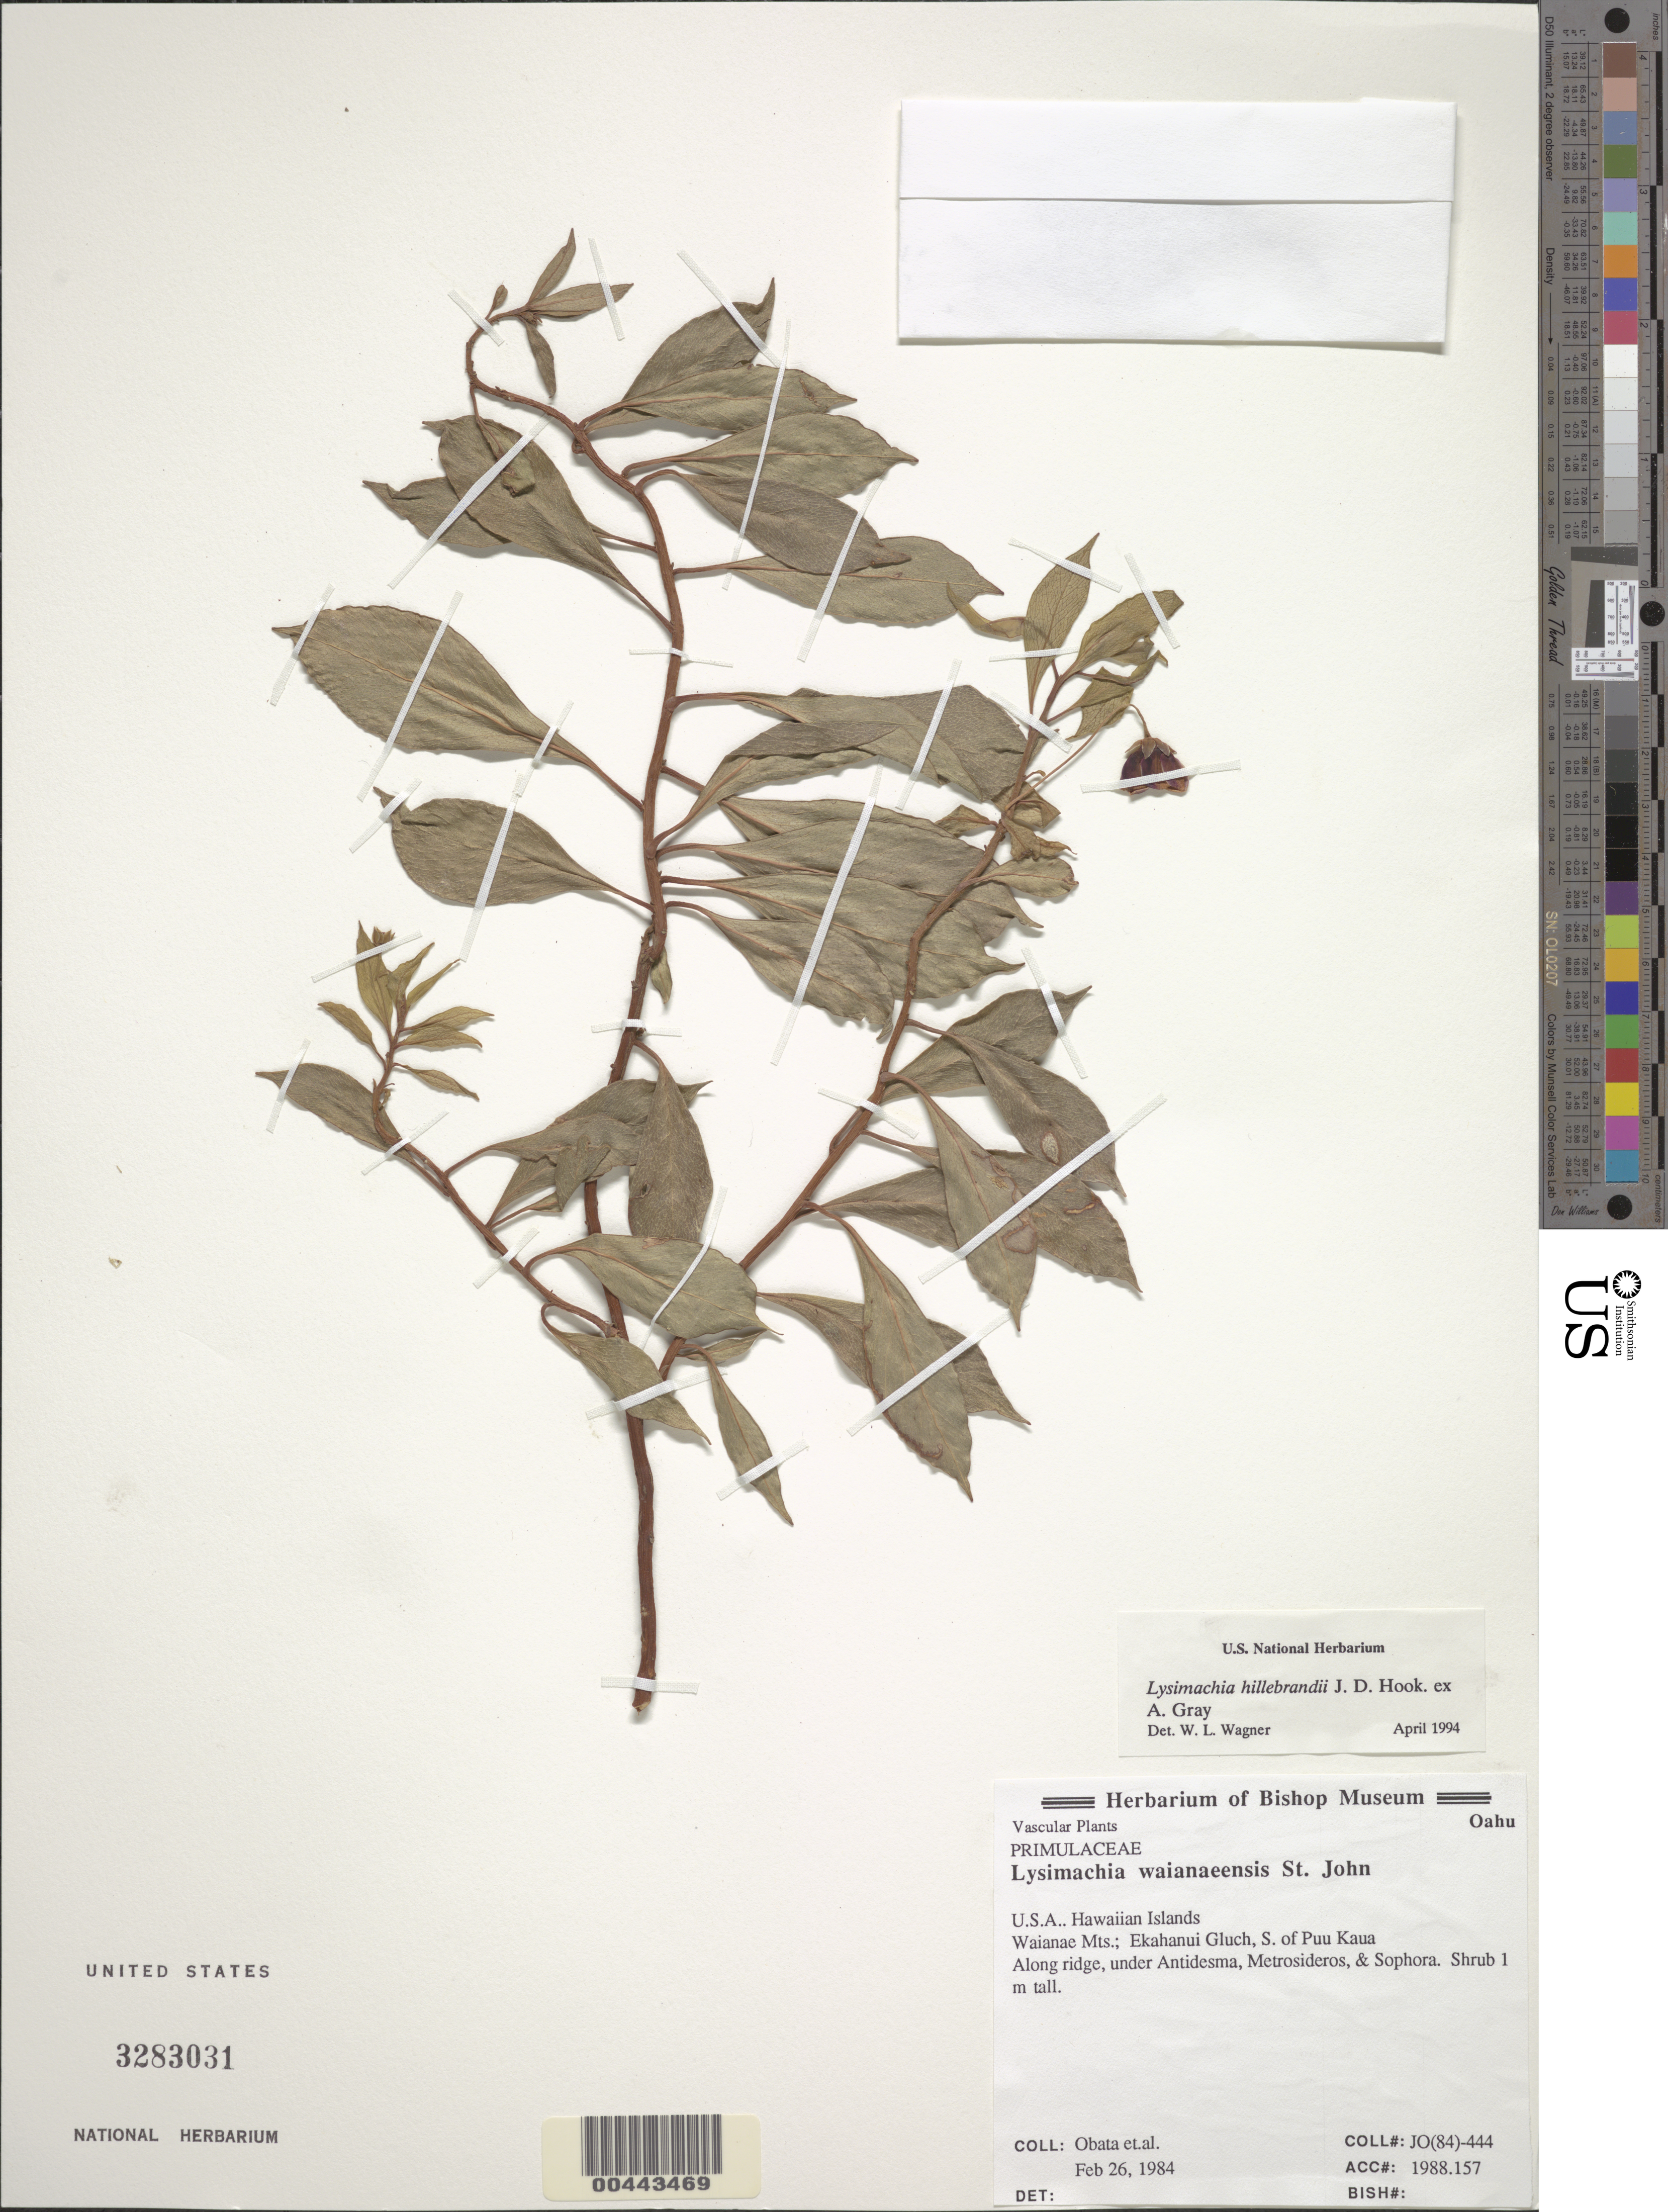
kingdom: Plantae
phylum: Tracheophyta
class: Magnoliopsida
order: Ericales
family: Primulaceae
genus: Lysimachia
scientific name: Lysimachia hillebrandii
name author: Hook. f. ex A. Gray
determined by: Wagner, W. L., (BOT), Smithsonian Institution - National Museum of Natural History (UNITED STATES)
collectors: J. Obata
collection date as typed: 26 Feb 1984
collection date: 1984-02-26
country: United States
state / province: Hawaii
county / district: Honolulu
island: Oahu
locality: Waianae Mountains, Ekahanui Gulch, S of Puu Kaua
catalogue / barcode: US 3283031